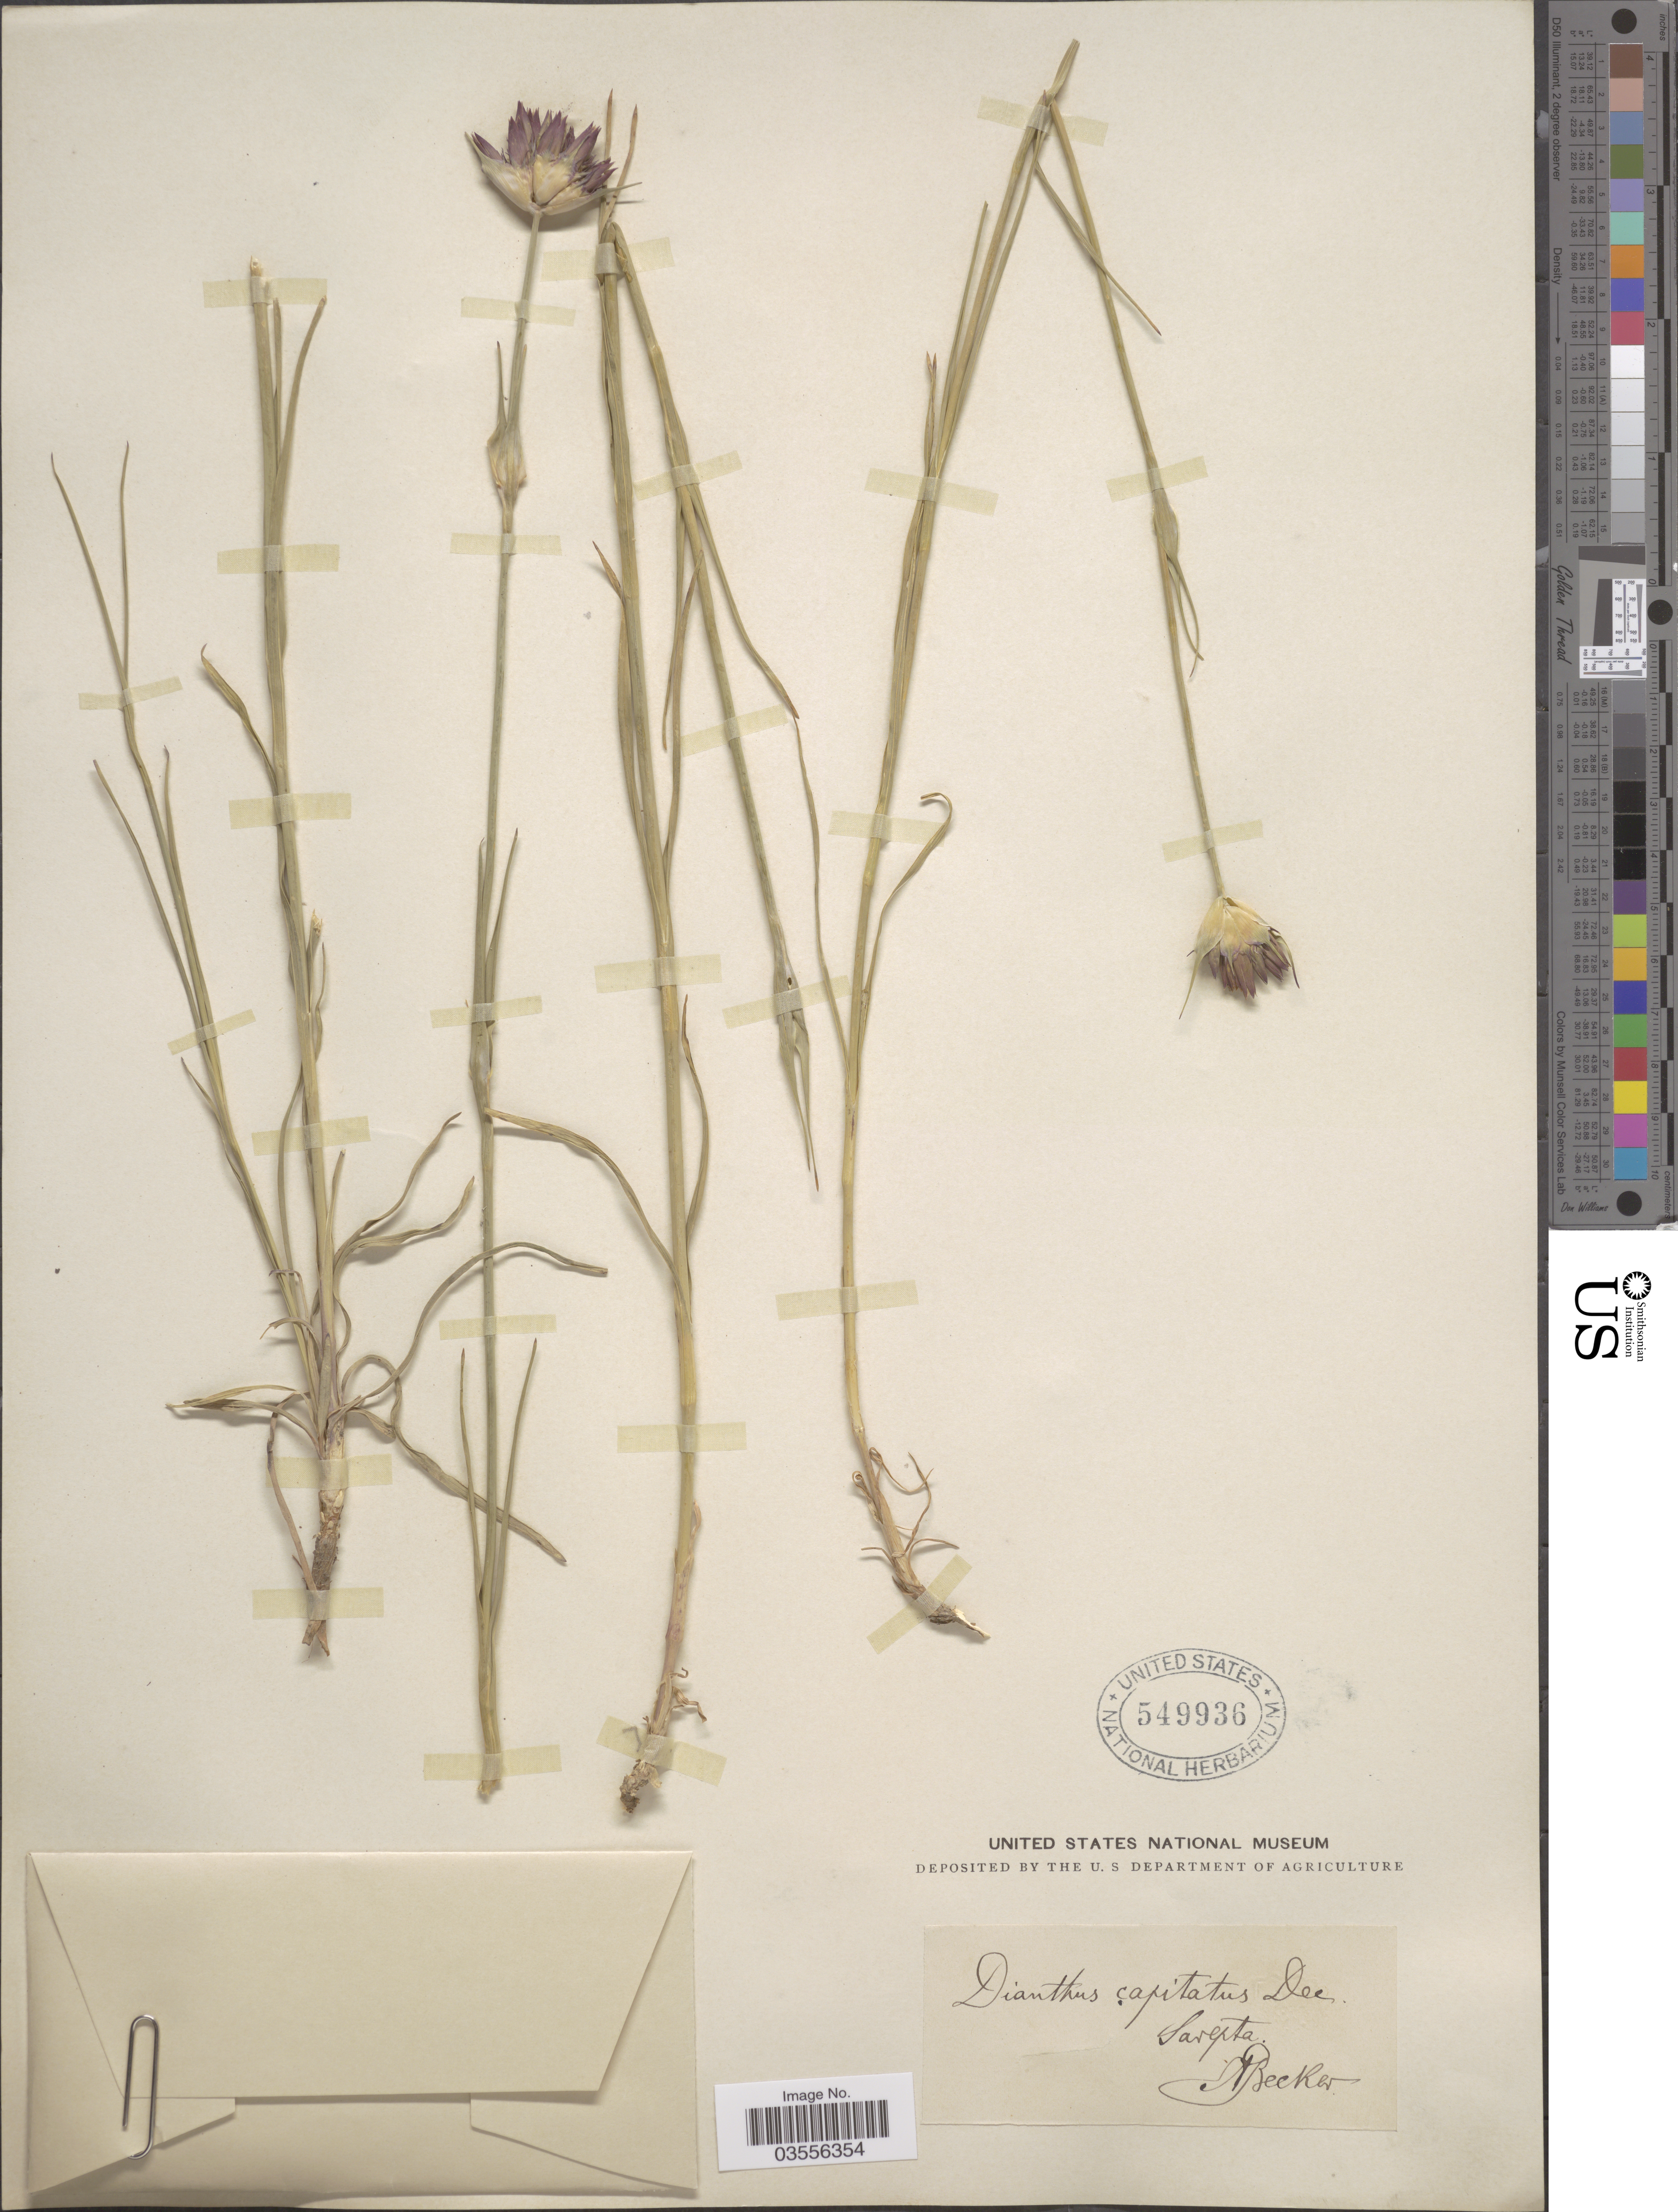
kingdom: Plantae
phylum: Tracheophyta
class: Magnoliopsida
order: Caryophyllales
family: Caryophyllaceae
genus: Dianthus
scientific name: Dianthus capitatus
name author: J. St.-Hil.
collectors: A. Becker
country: Russian Federation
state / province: Volgograd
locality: Sarepta.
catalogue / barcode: US 549936